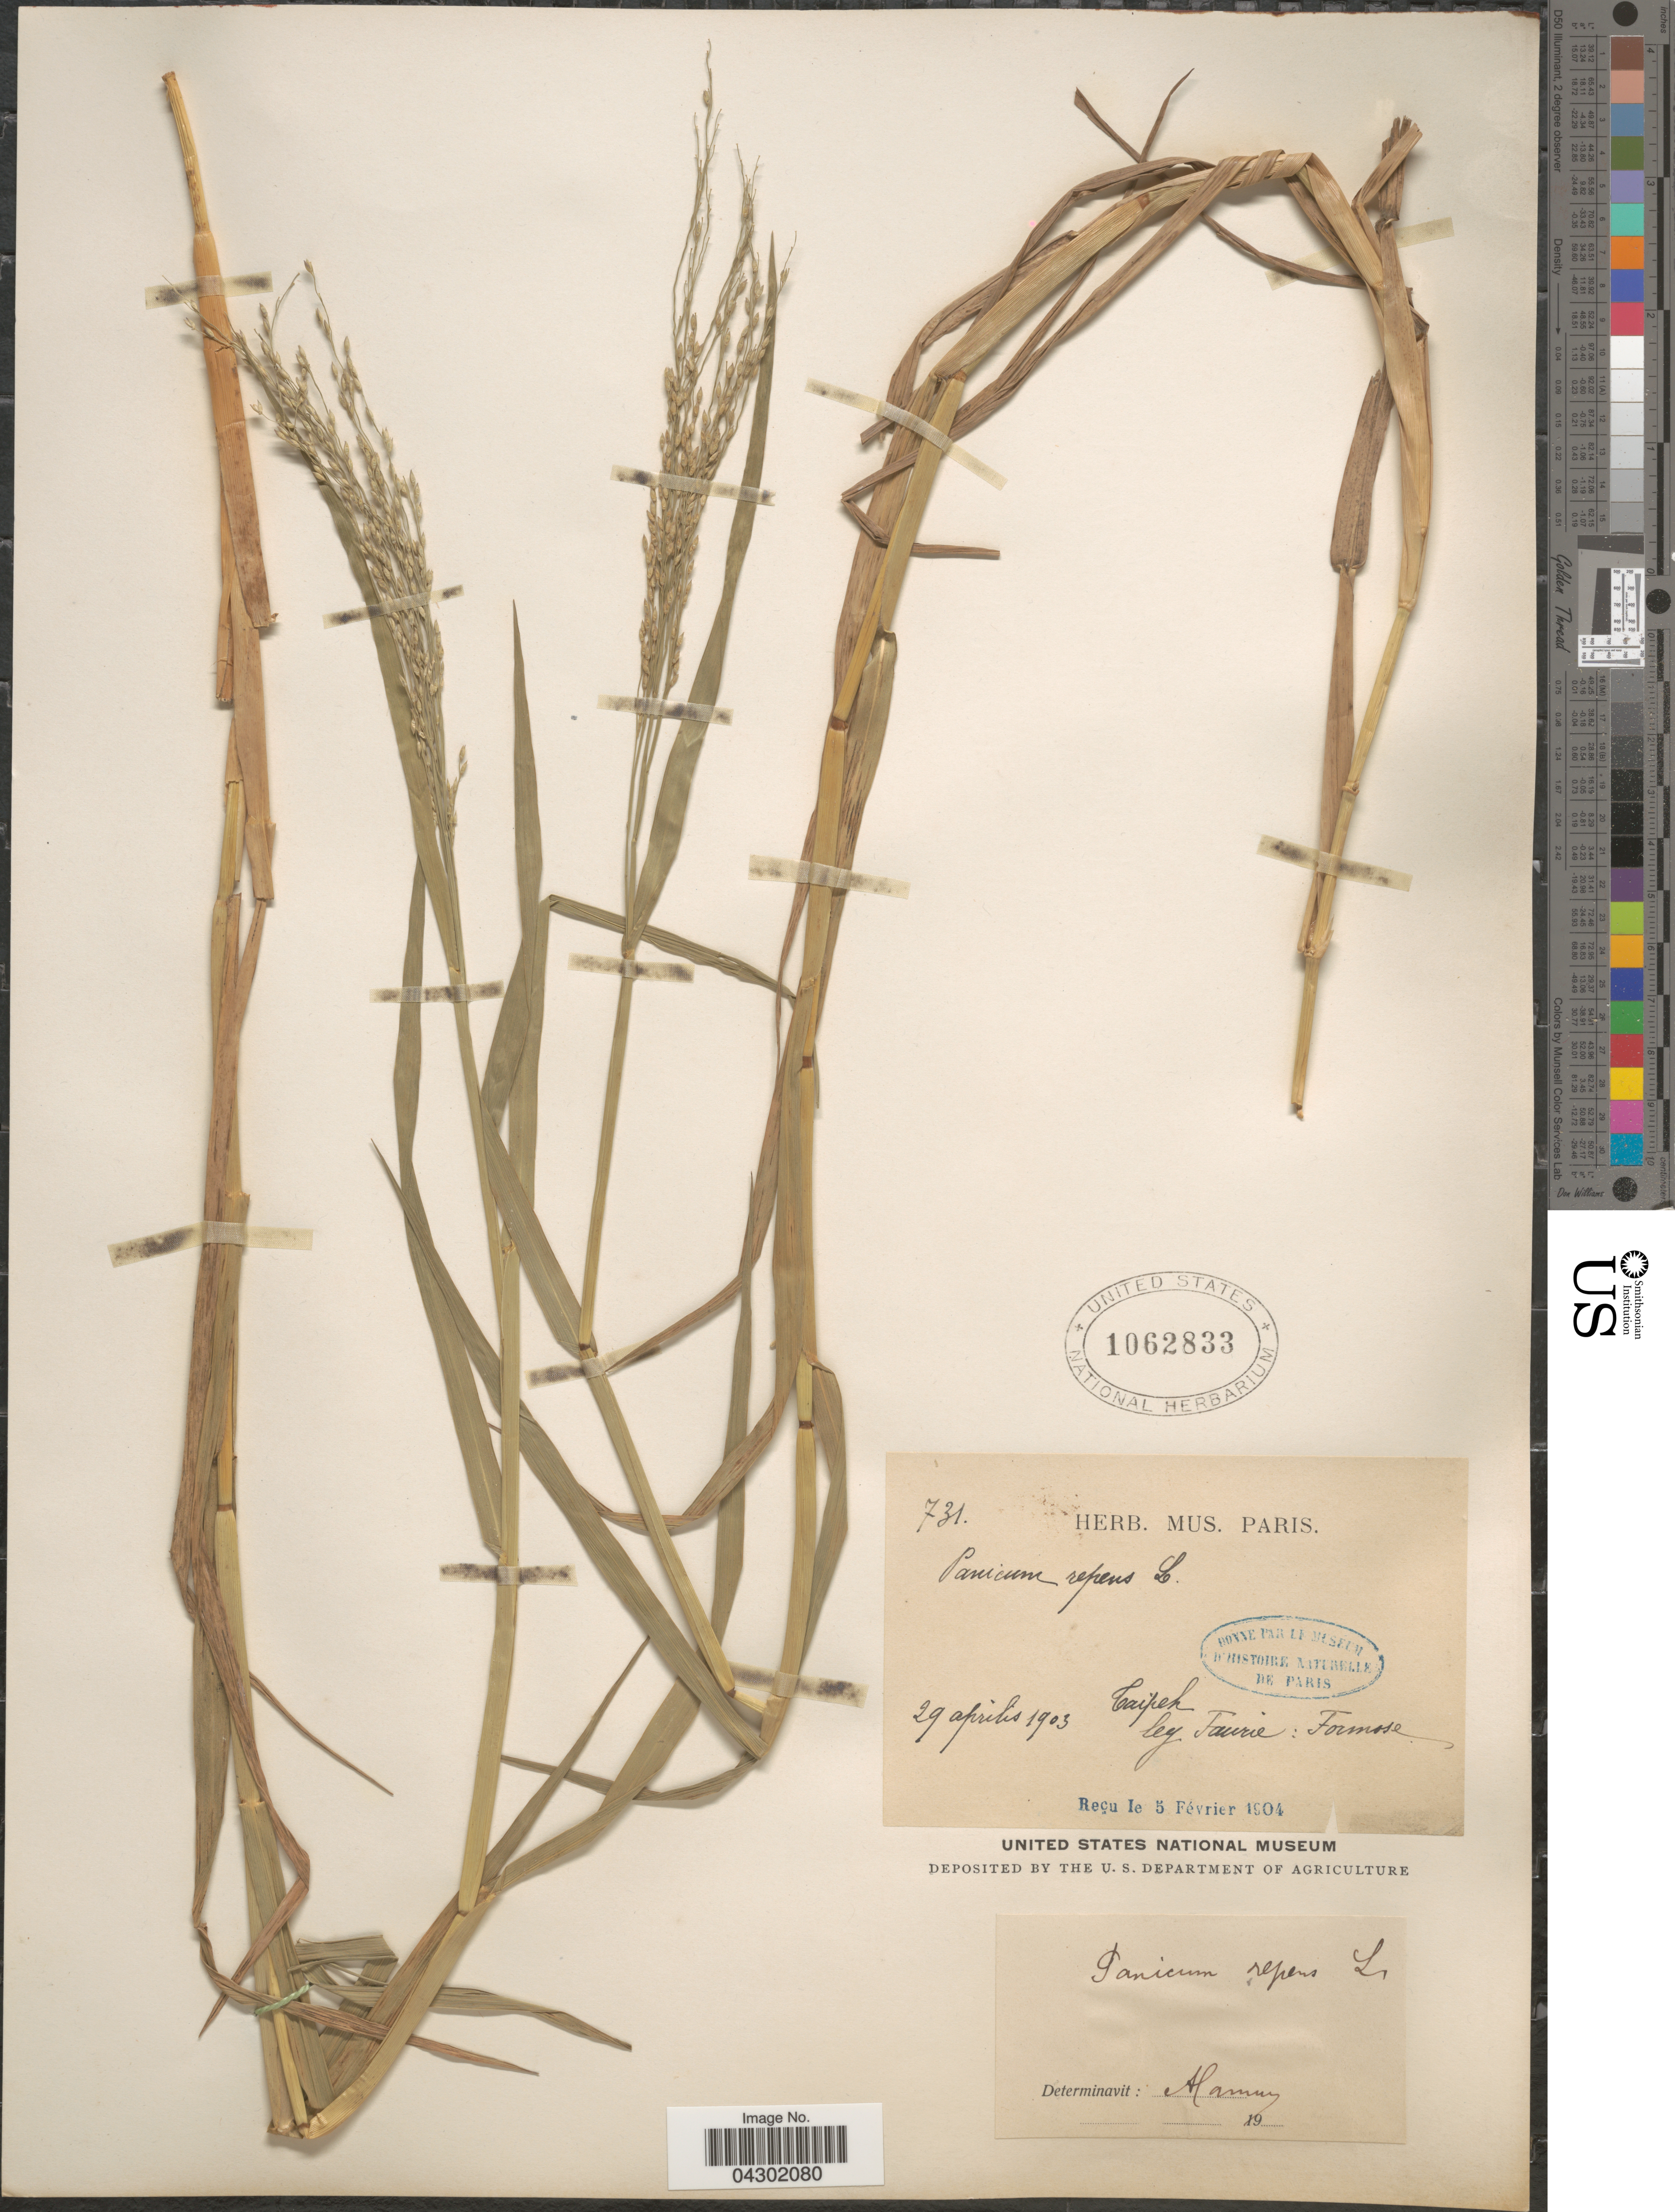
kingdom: Plantae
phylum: Tracheophyta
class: Liliopsida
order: Poales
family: Poaceae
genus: Panicum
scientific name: Panicum repens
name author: L.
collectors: -. Faurie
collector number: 731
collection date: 1903-04-29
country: Taiwan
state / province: Taipei City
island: Taiwan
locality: Taipeh. Formose.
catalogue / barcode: US 1062833